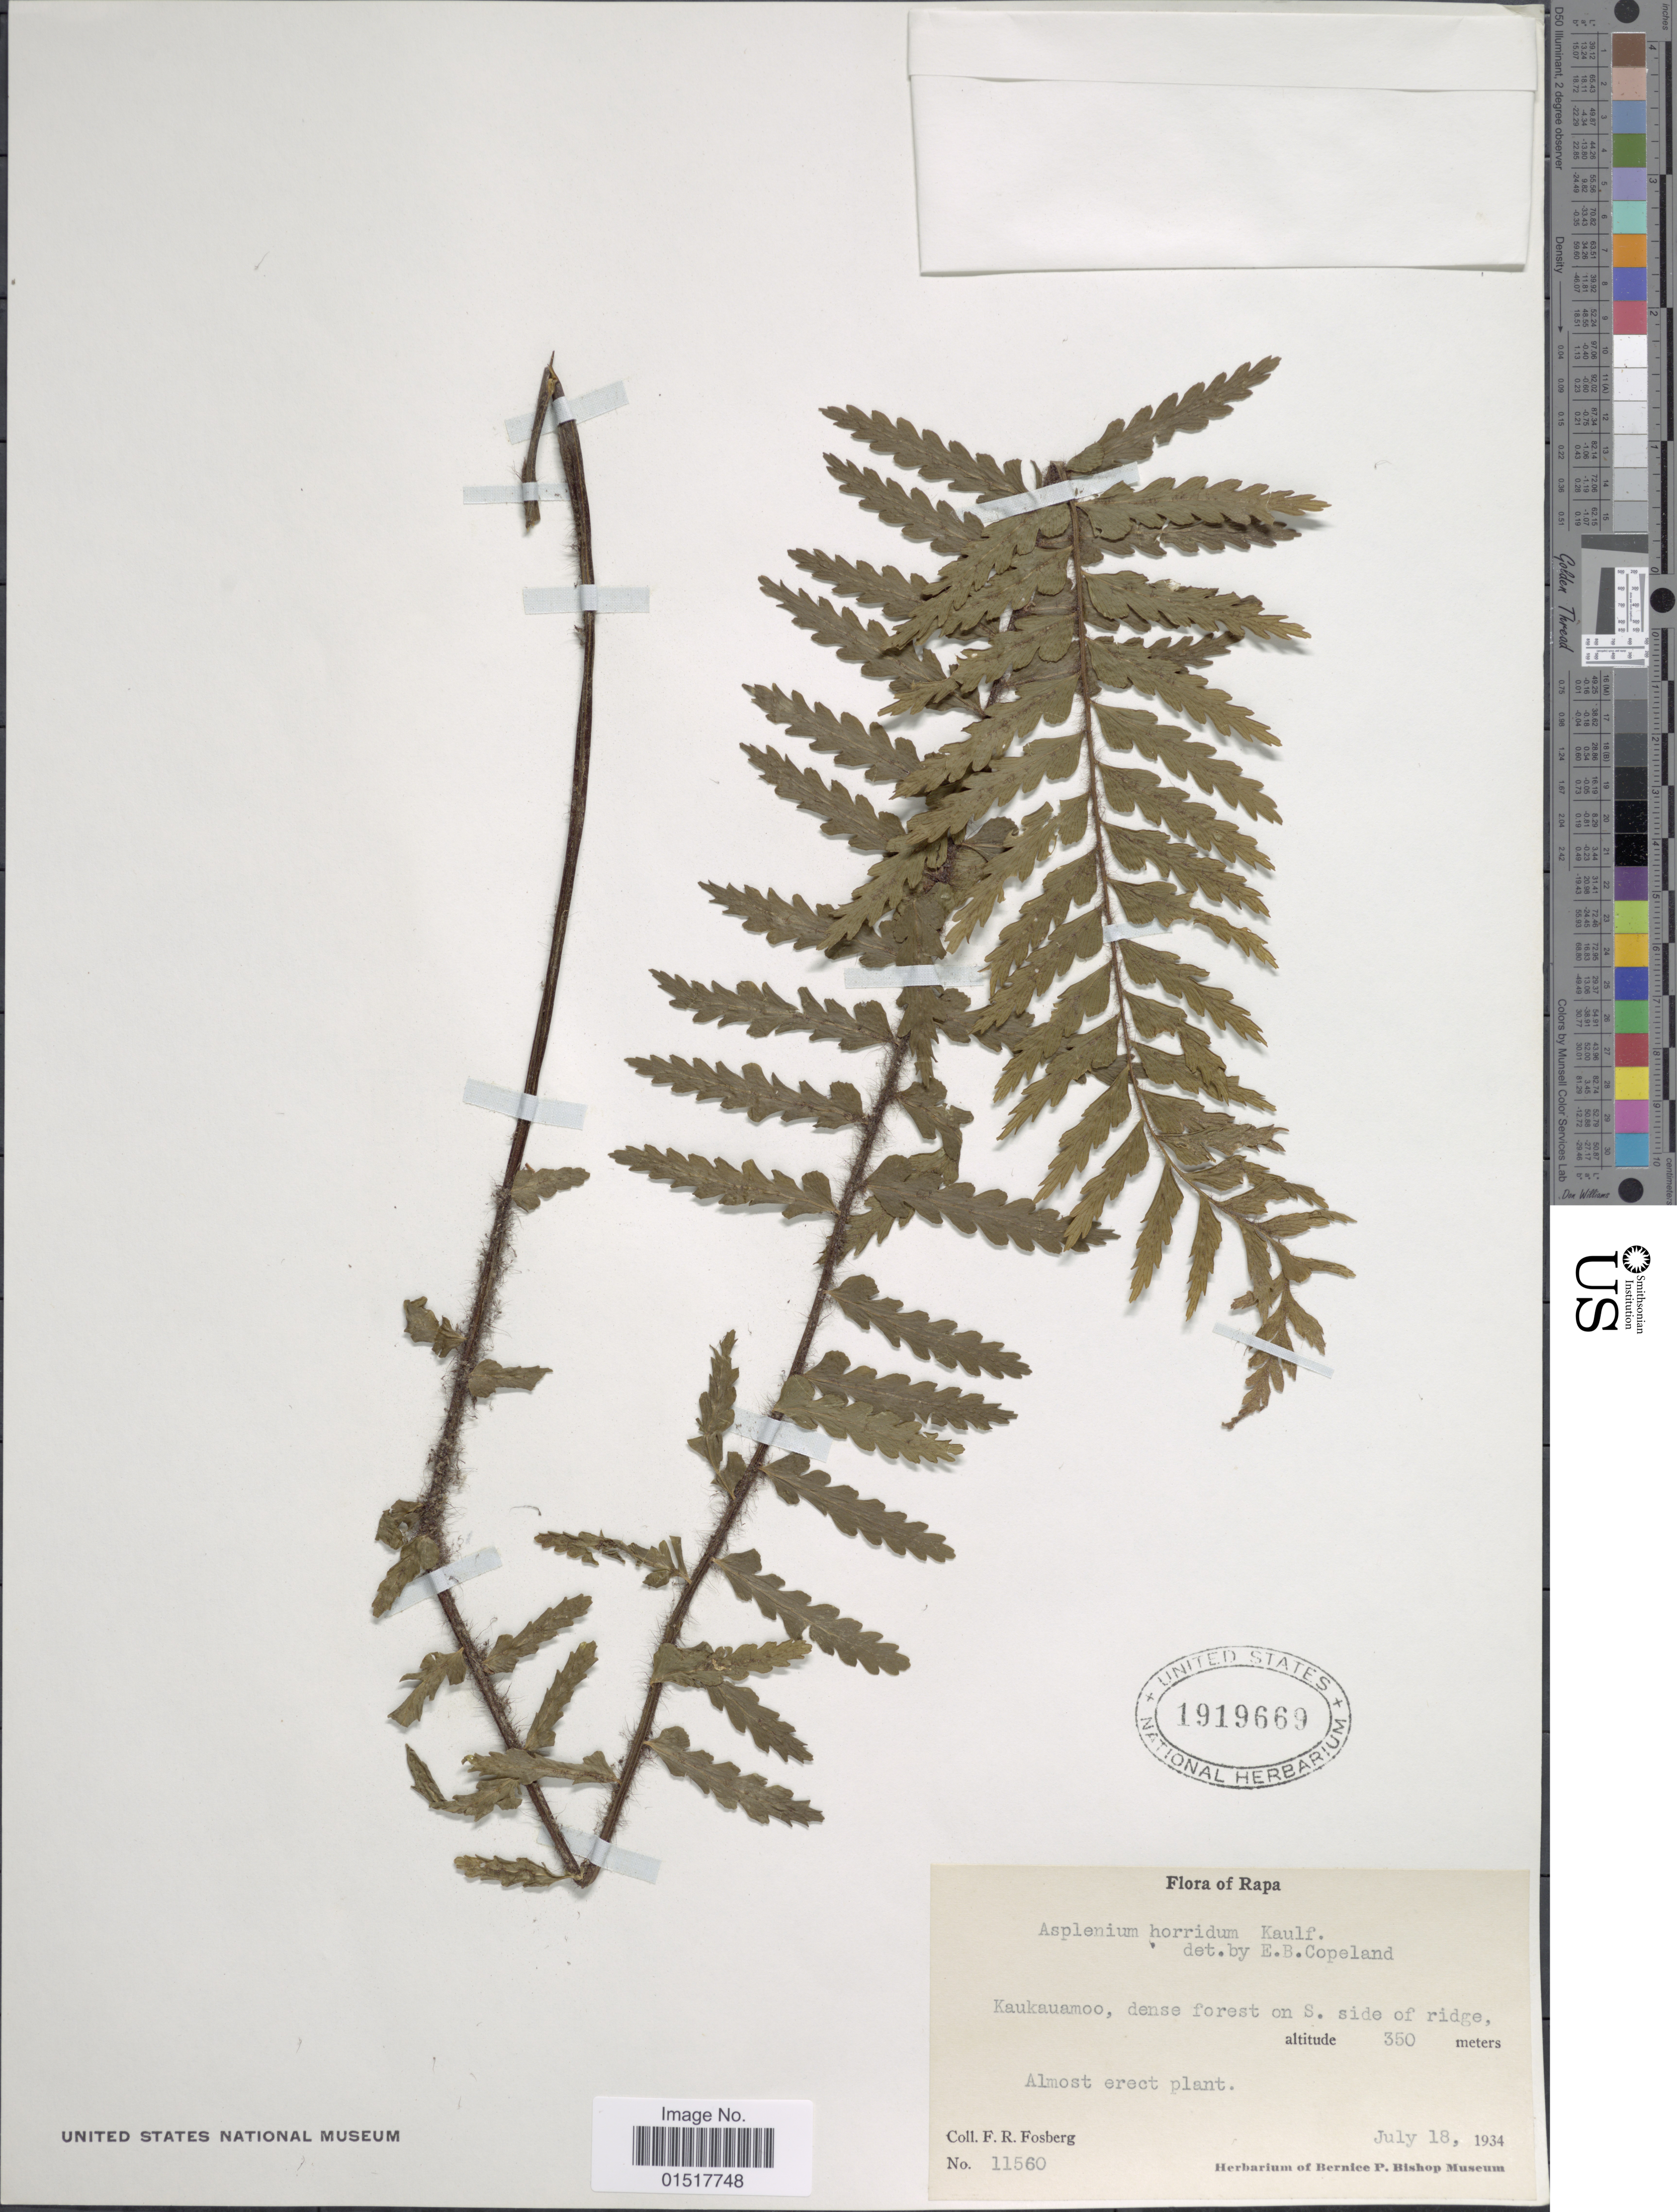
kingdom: Plantae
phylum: Tracheophyta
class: Polypodiopsida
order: Polypodiales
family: Aspleniaceae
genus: Asplenium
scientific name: Asplenium horridum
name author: Kaulf.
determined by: Salgado, A. E.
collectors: F. R. Fosberg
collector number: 11560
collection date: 1934-07-18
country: French Polynesia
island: Rapa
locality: Rapa. Kaukauamoo, dense forest on S. side of ridge.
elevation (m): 350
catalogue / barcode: US 1919669